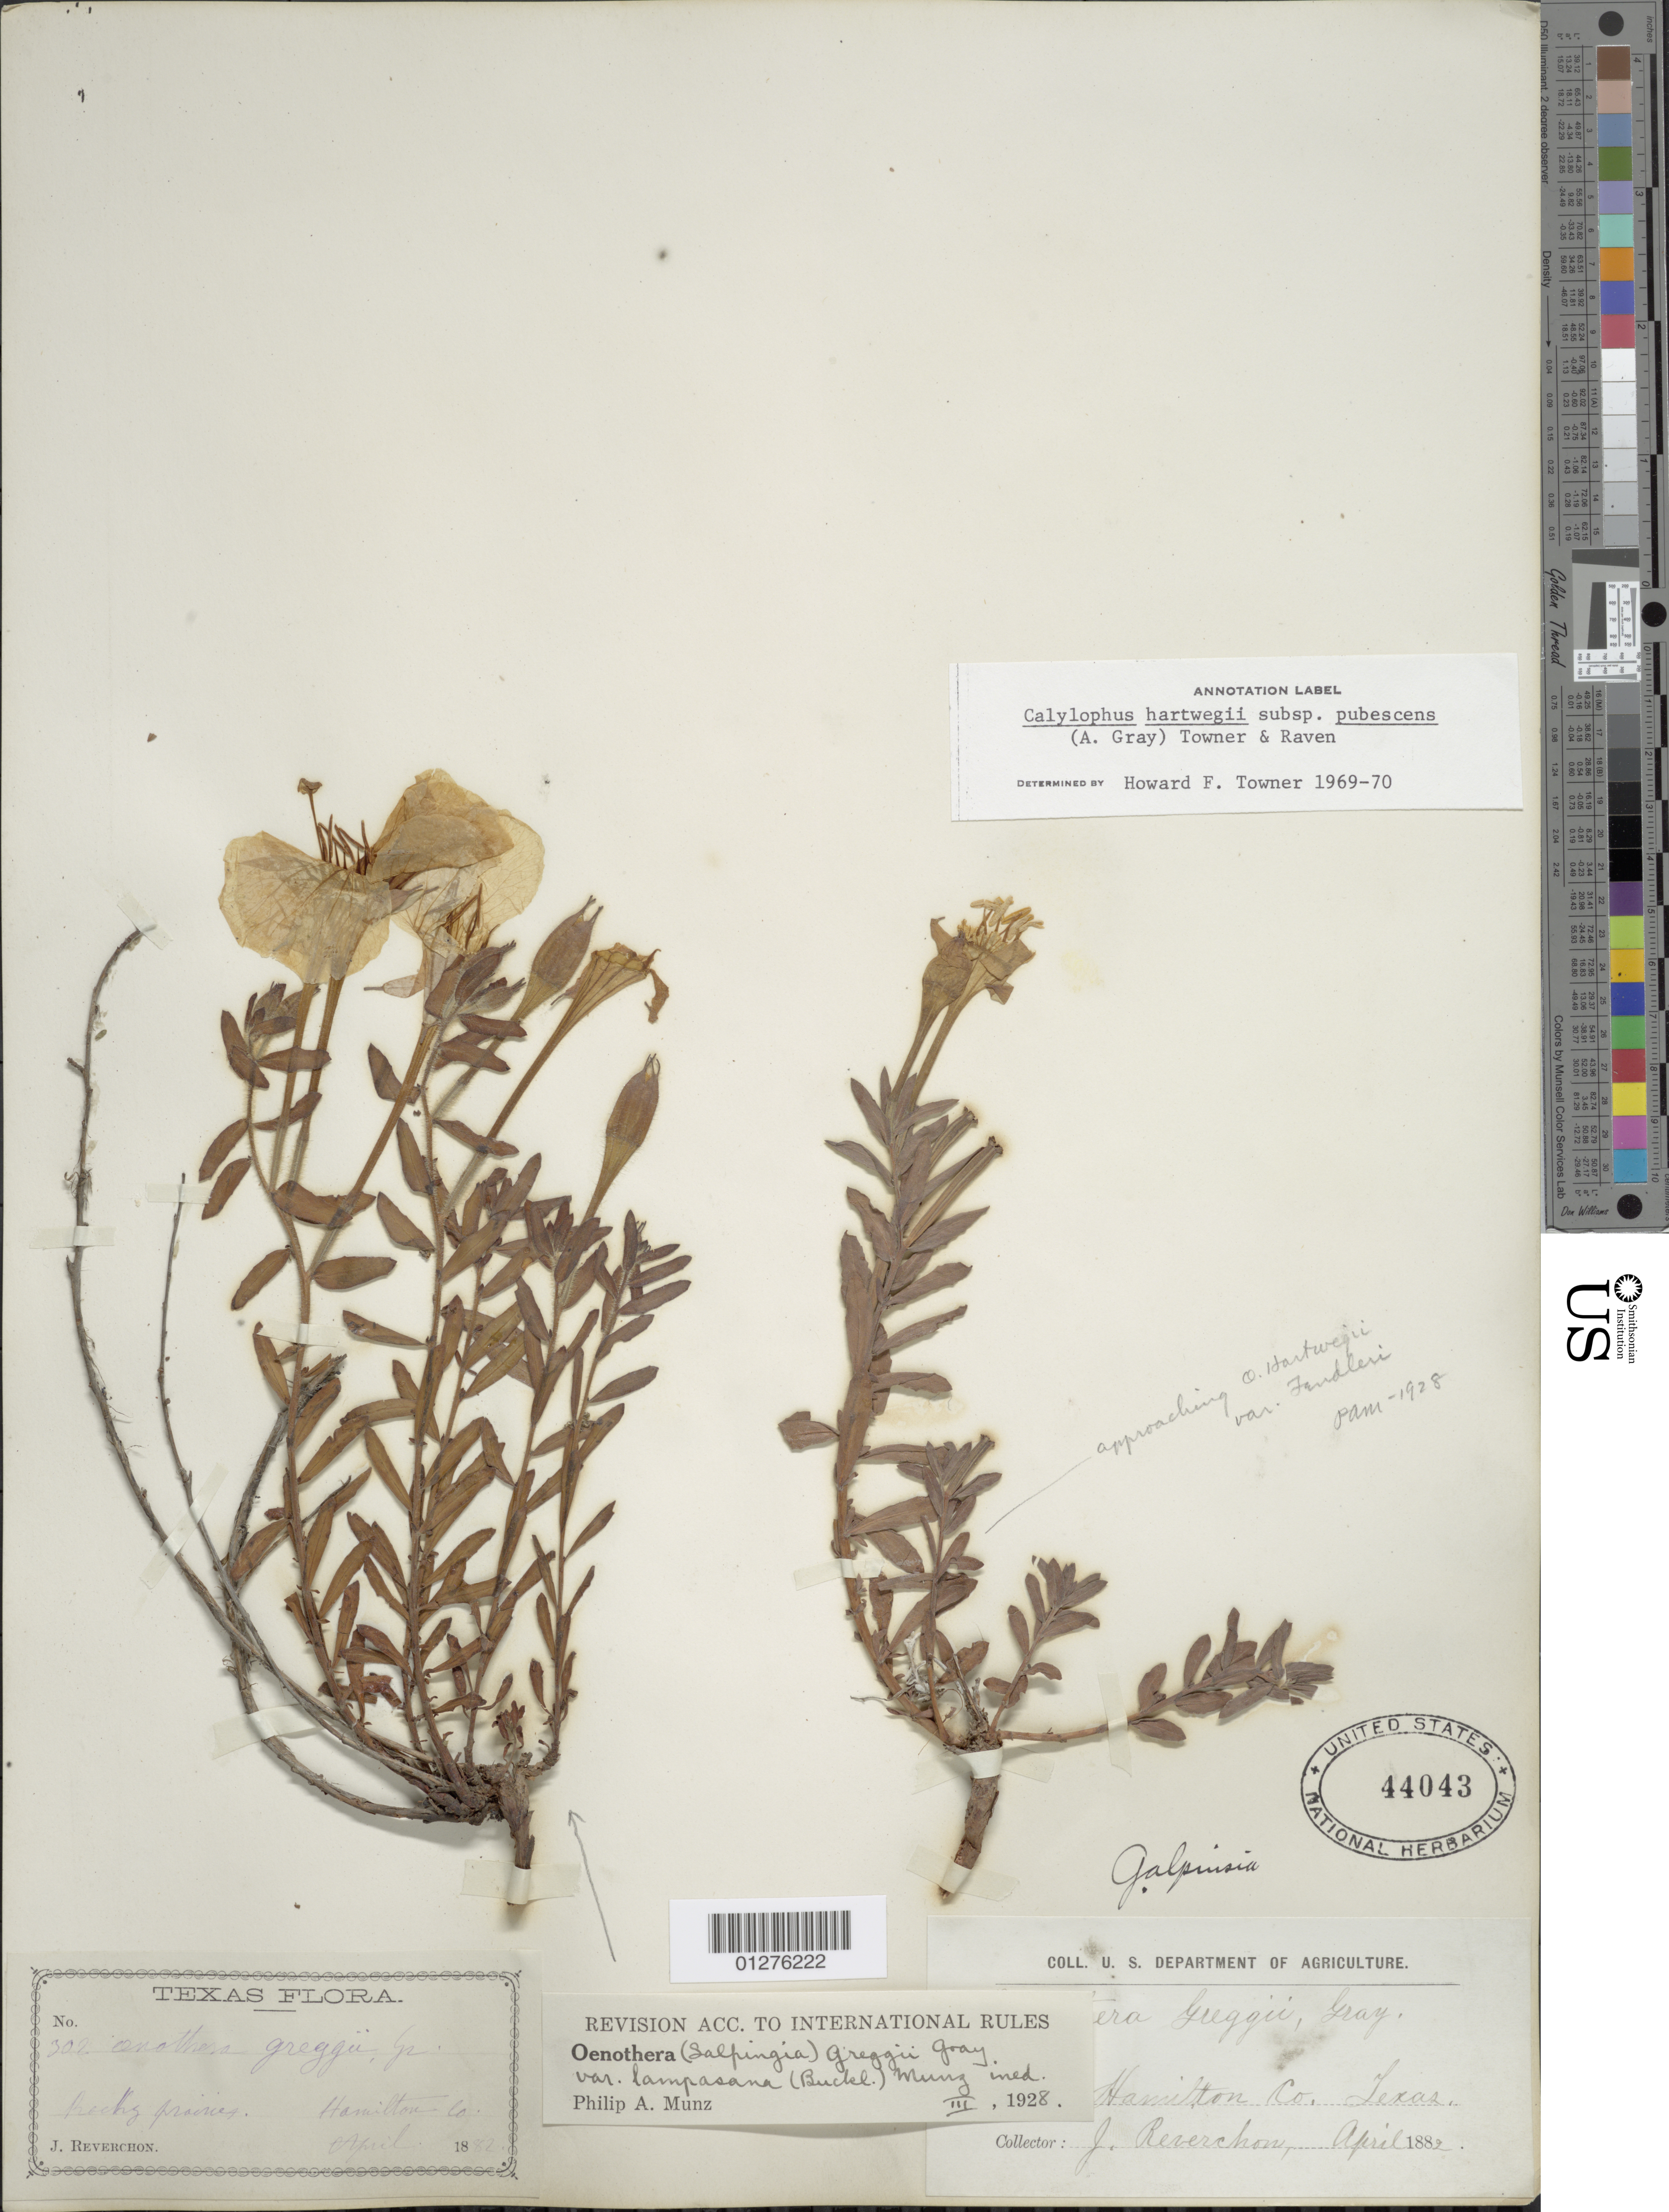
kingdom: Plantae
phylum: Tracheophyta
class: Magnoliopsida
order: Myrtales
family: Onagraceae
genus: Oenothera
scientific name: Oenothera hartwegii subsp. pubescens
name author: (A. Gray) W.L. Wagner & Hoch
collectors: J. Reverchon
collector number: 302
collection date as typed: Apr 1882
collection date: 1882-04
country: United States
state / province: Texas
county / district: Hamilton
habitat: Rocky prairie.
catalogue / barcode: US 44043